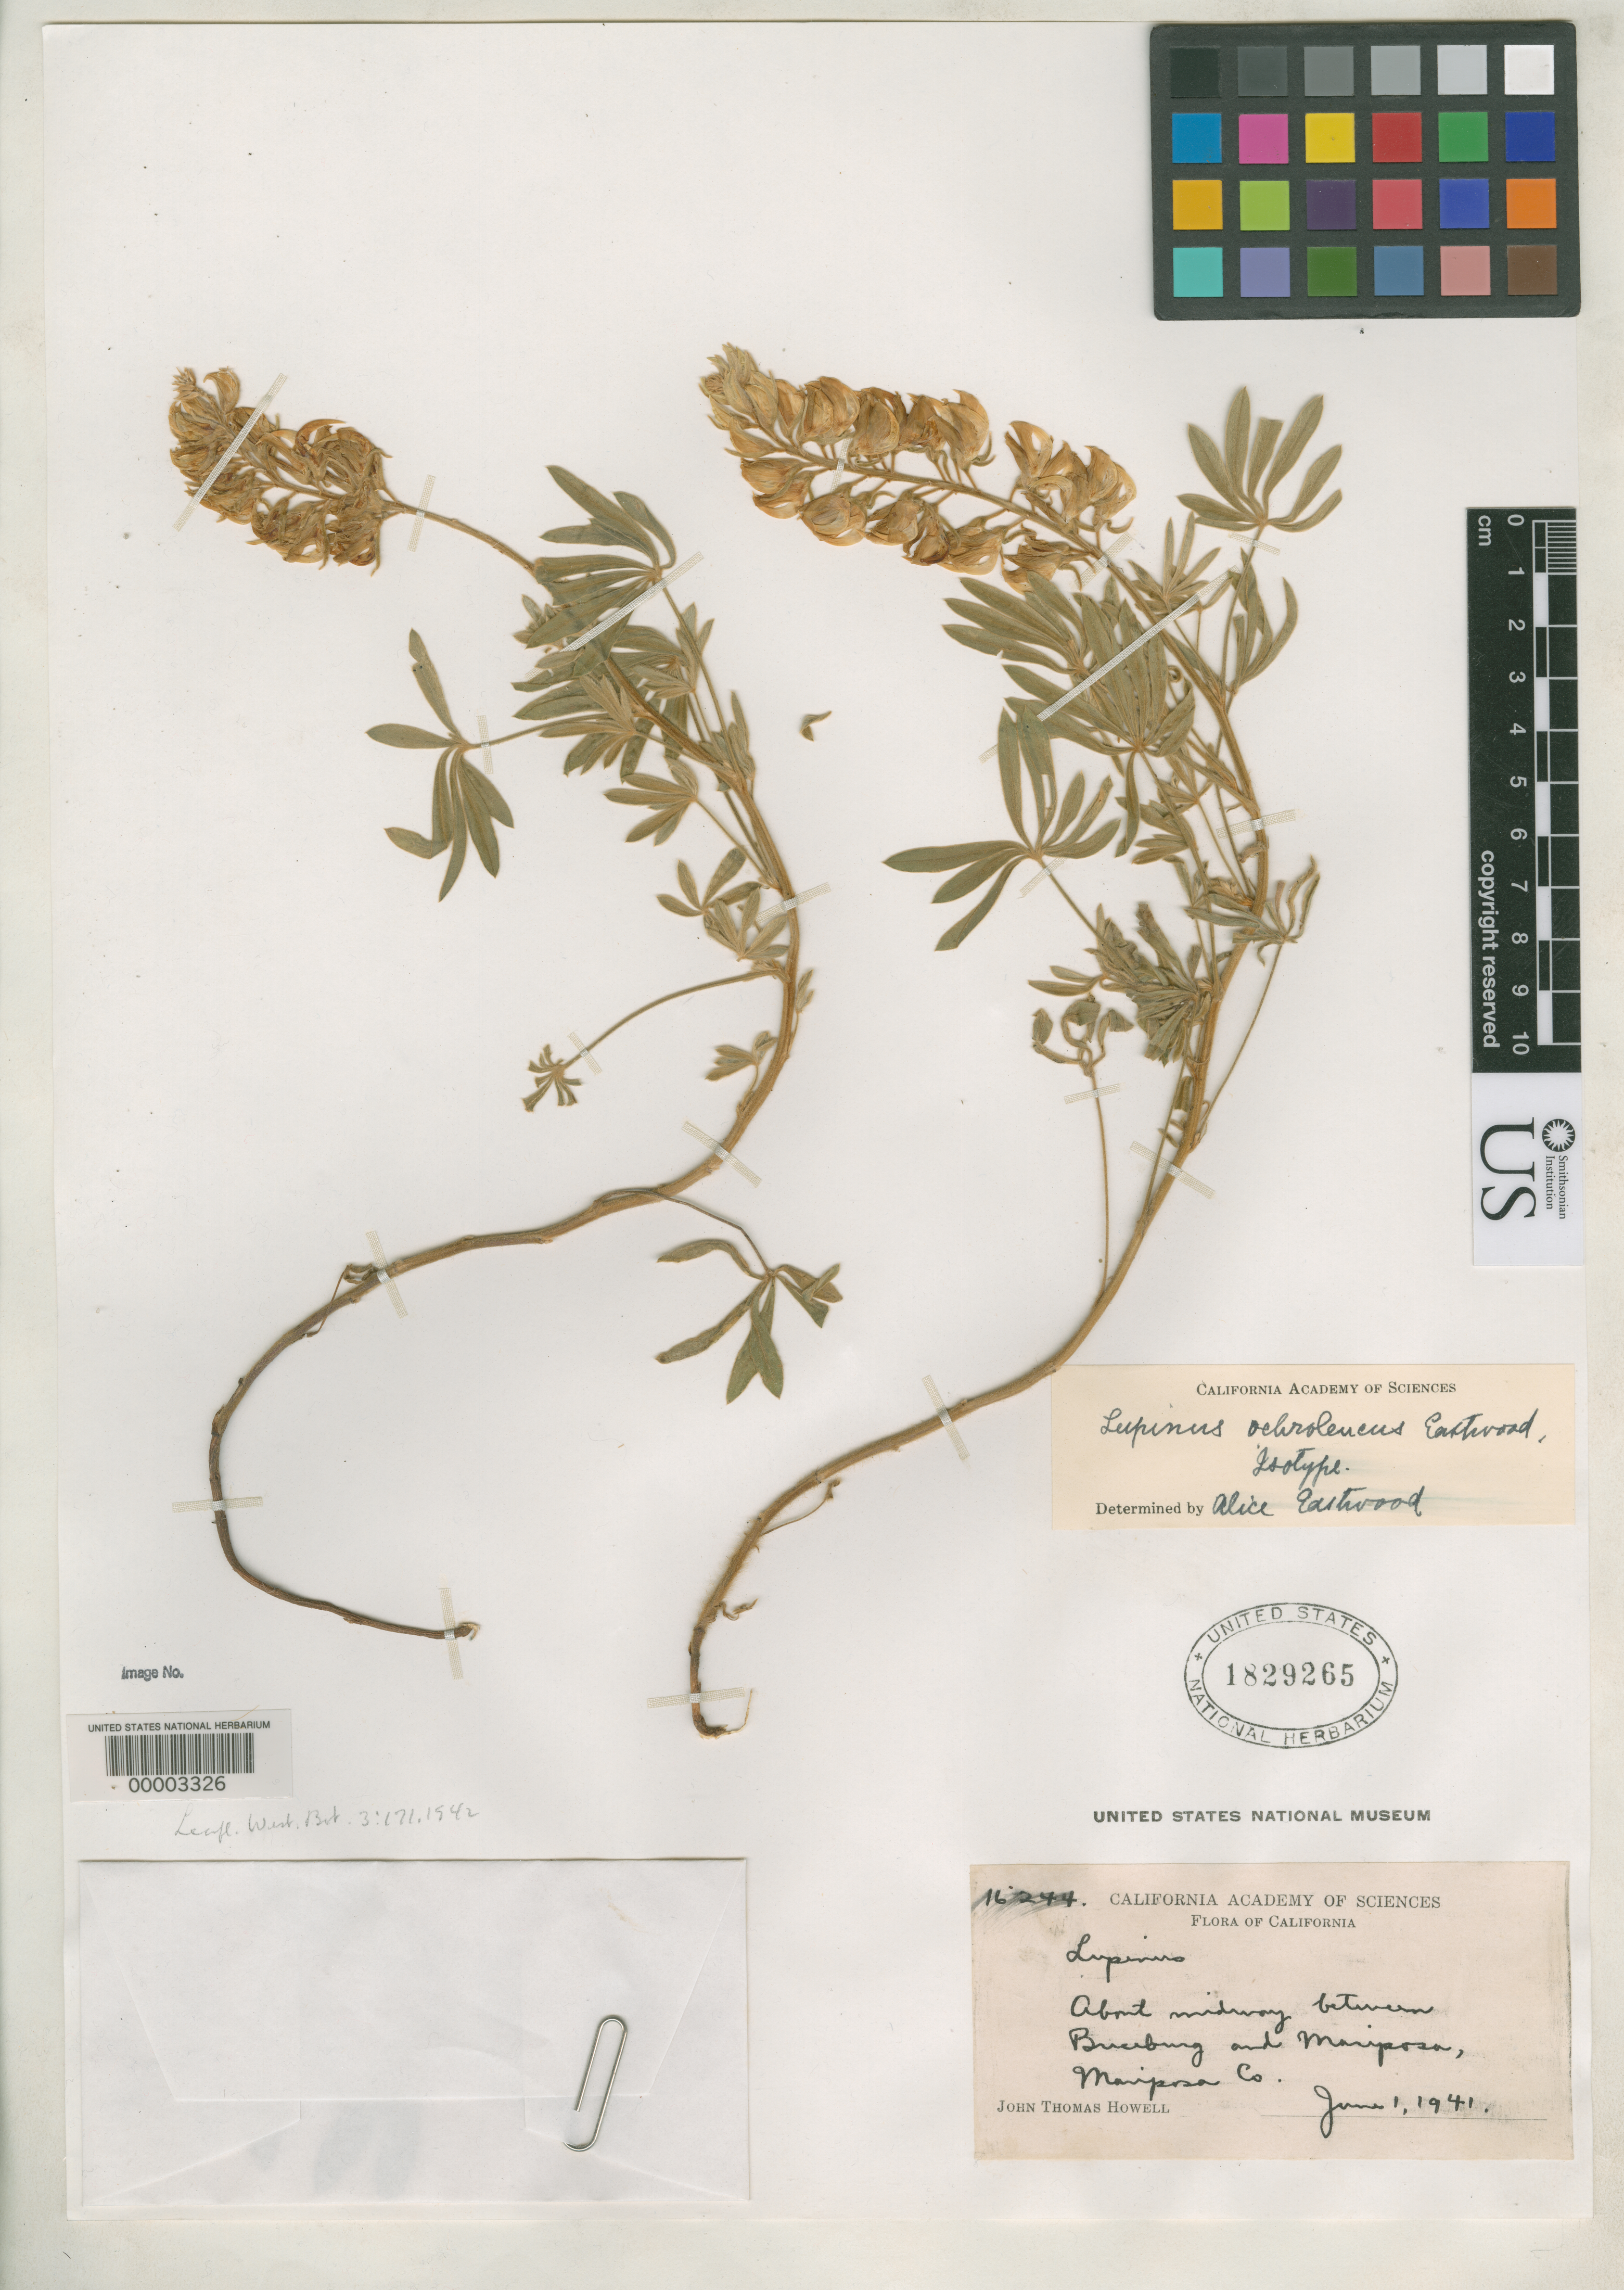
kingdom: Plantae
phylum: Tracheophyta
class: Magnoliopsida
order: Fabales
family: Fabaceae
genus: Lupinus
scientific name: Lupinus ochroleucus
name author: Eastw.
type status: Isotype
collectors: J. T. Howell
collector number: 16244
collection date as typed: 01 Jun 1941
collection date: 1941-06-01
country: United States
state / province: California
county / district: Mariposa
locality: Between Buerberg and Mariposa.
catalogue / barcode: US 1829265